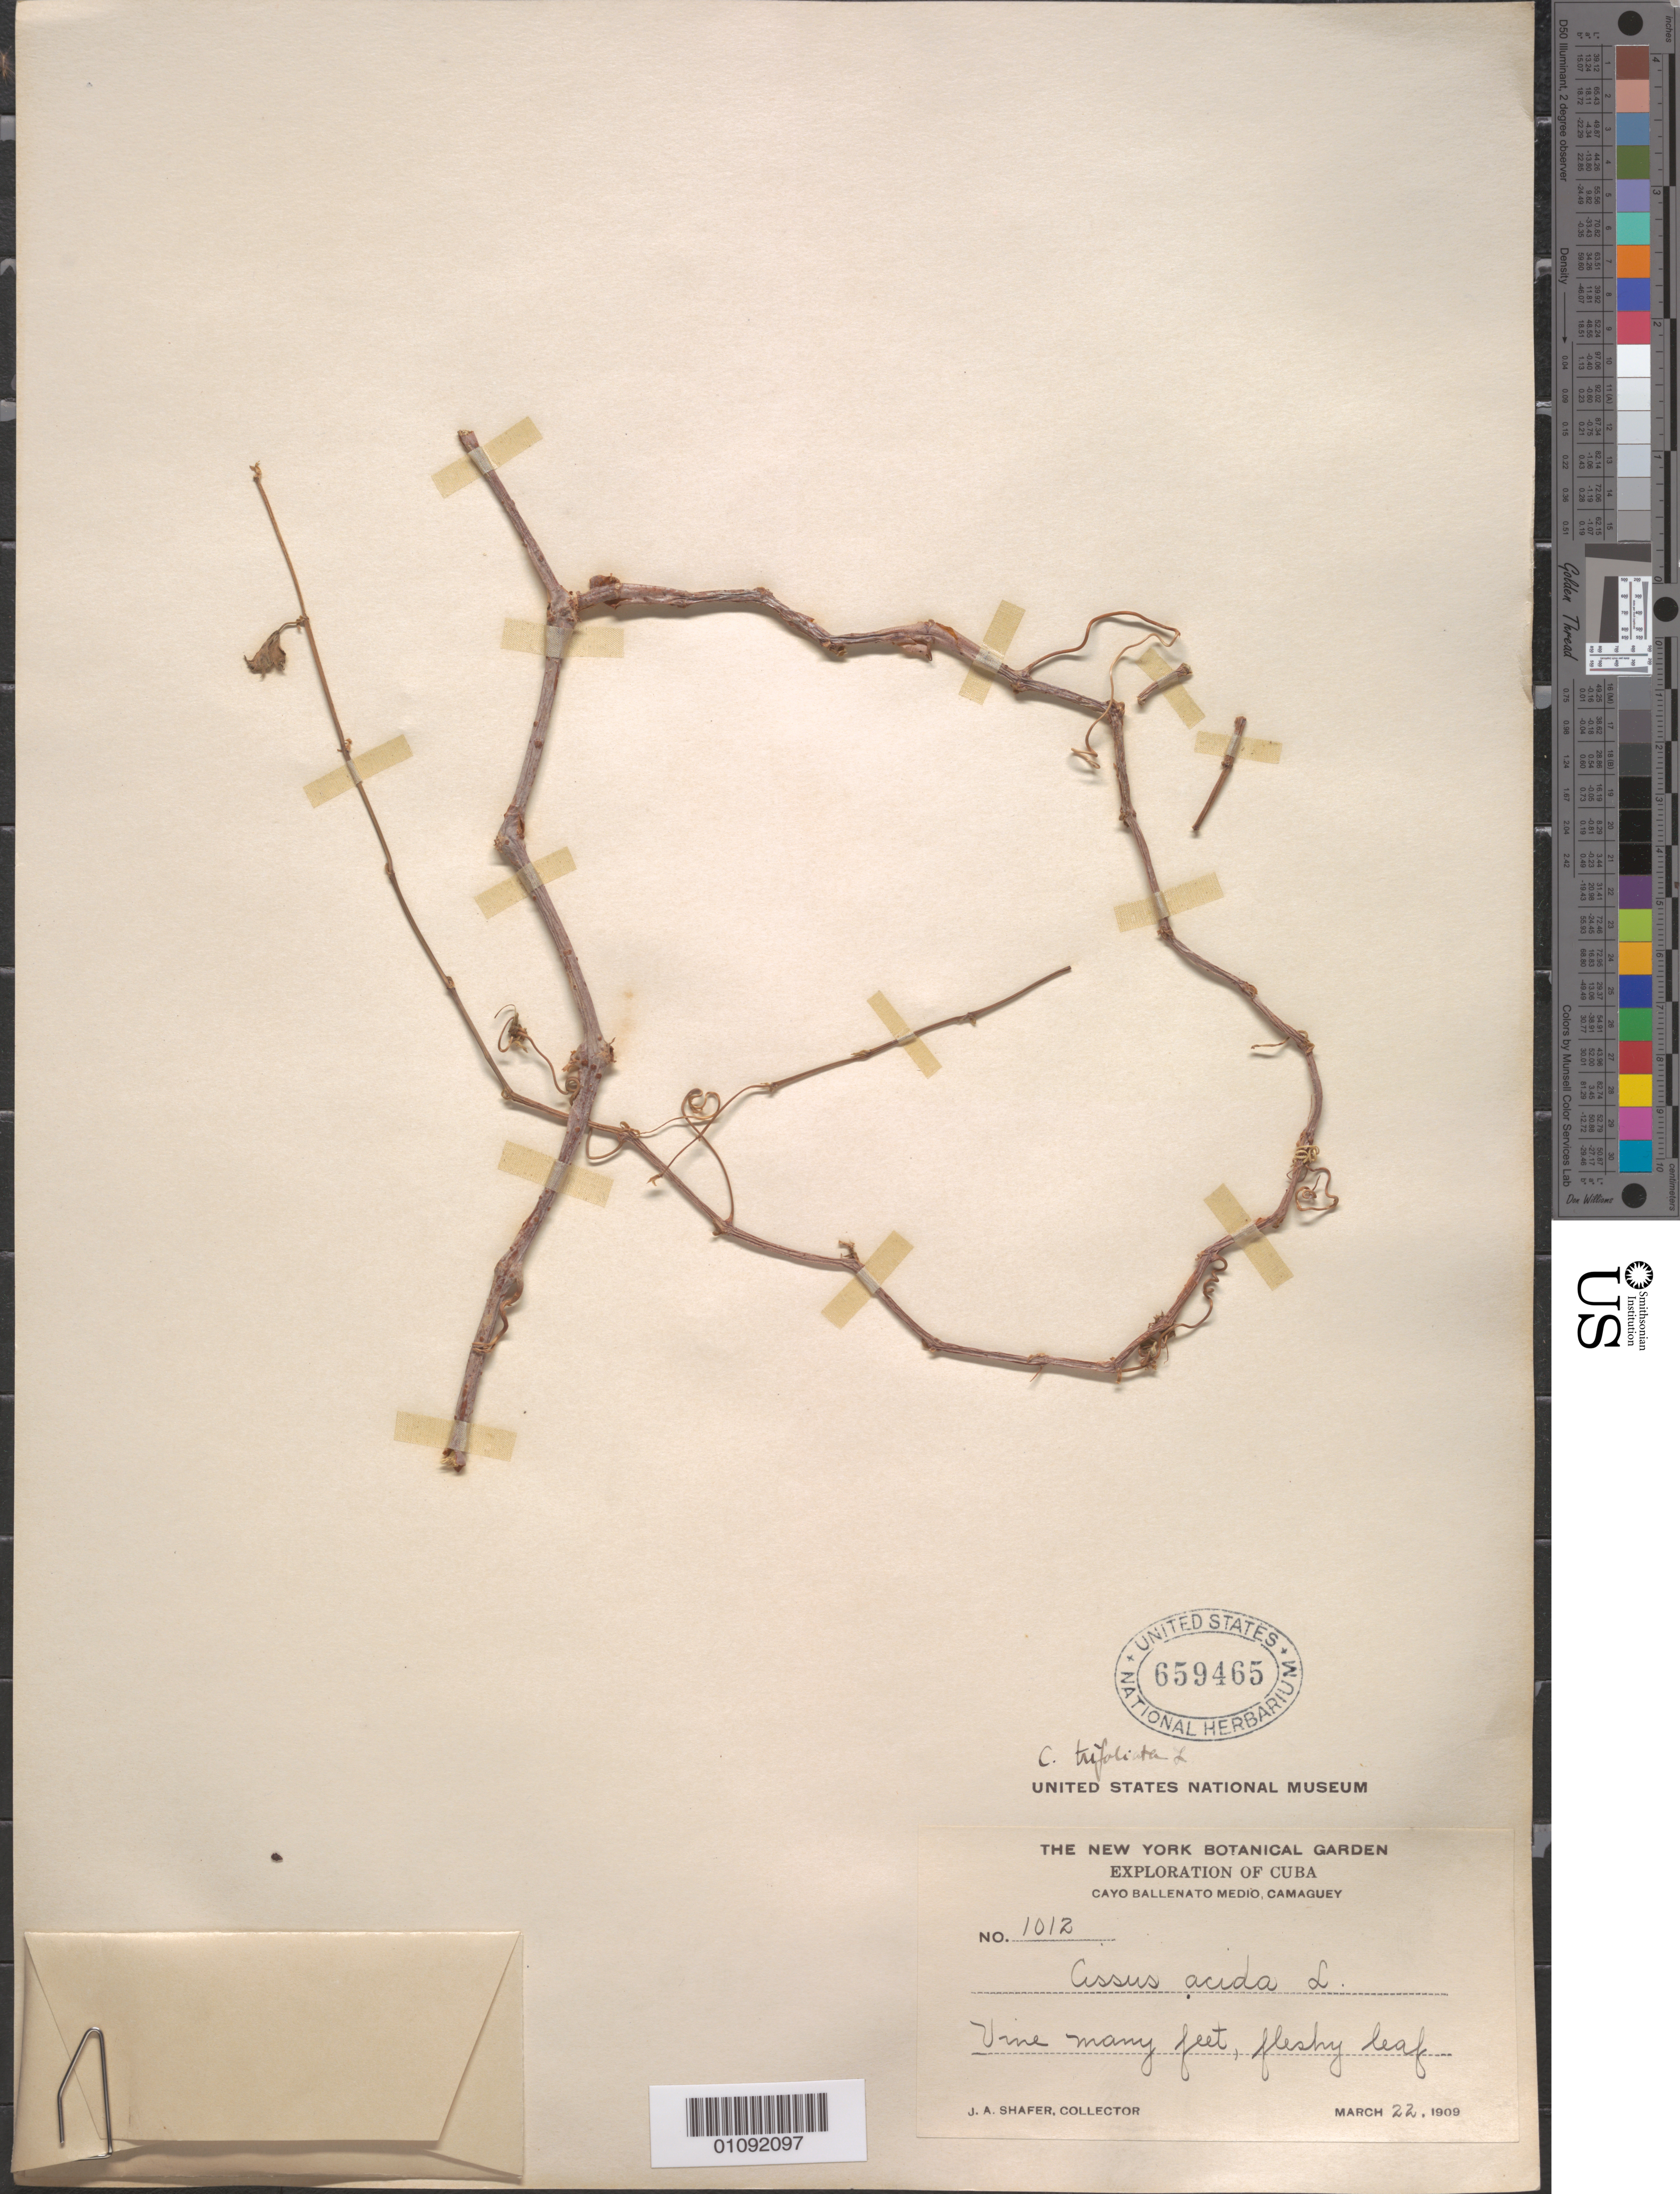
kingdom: Plantae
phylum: Tracheophyta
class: Magnoliopsida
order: Vitales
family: Vitaceae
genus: Cissus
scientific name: Cissus trifoliata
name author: (L.) L.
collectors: J. A. Shafer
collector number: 1012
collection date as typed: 22 Mar 1909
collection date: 1909-03-22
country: Cuba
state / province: Camagüey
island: Cuba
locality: Cayo Ballenato Medio, Camaguey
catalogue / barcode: US 659465